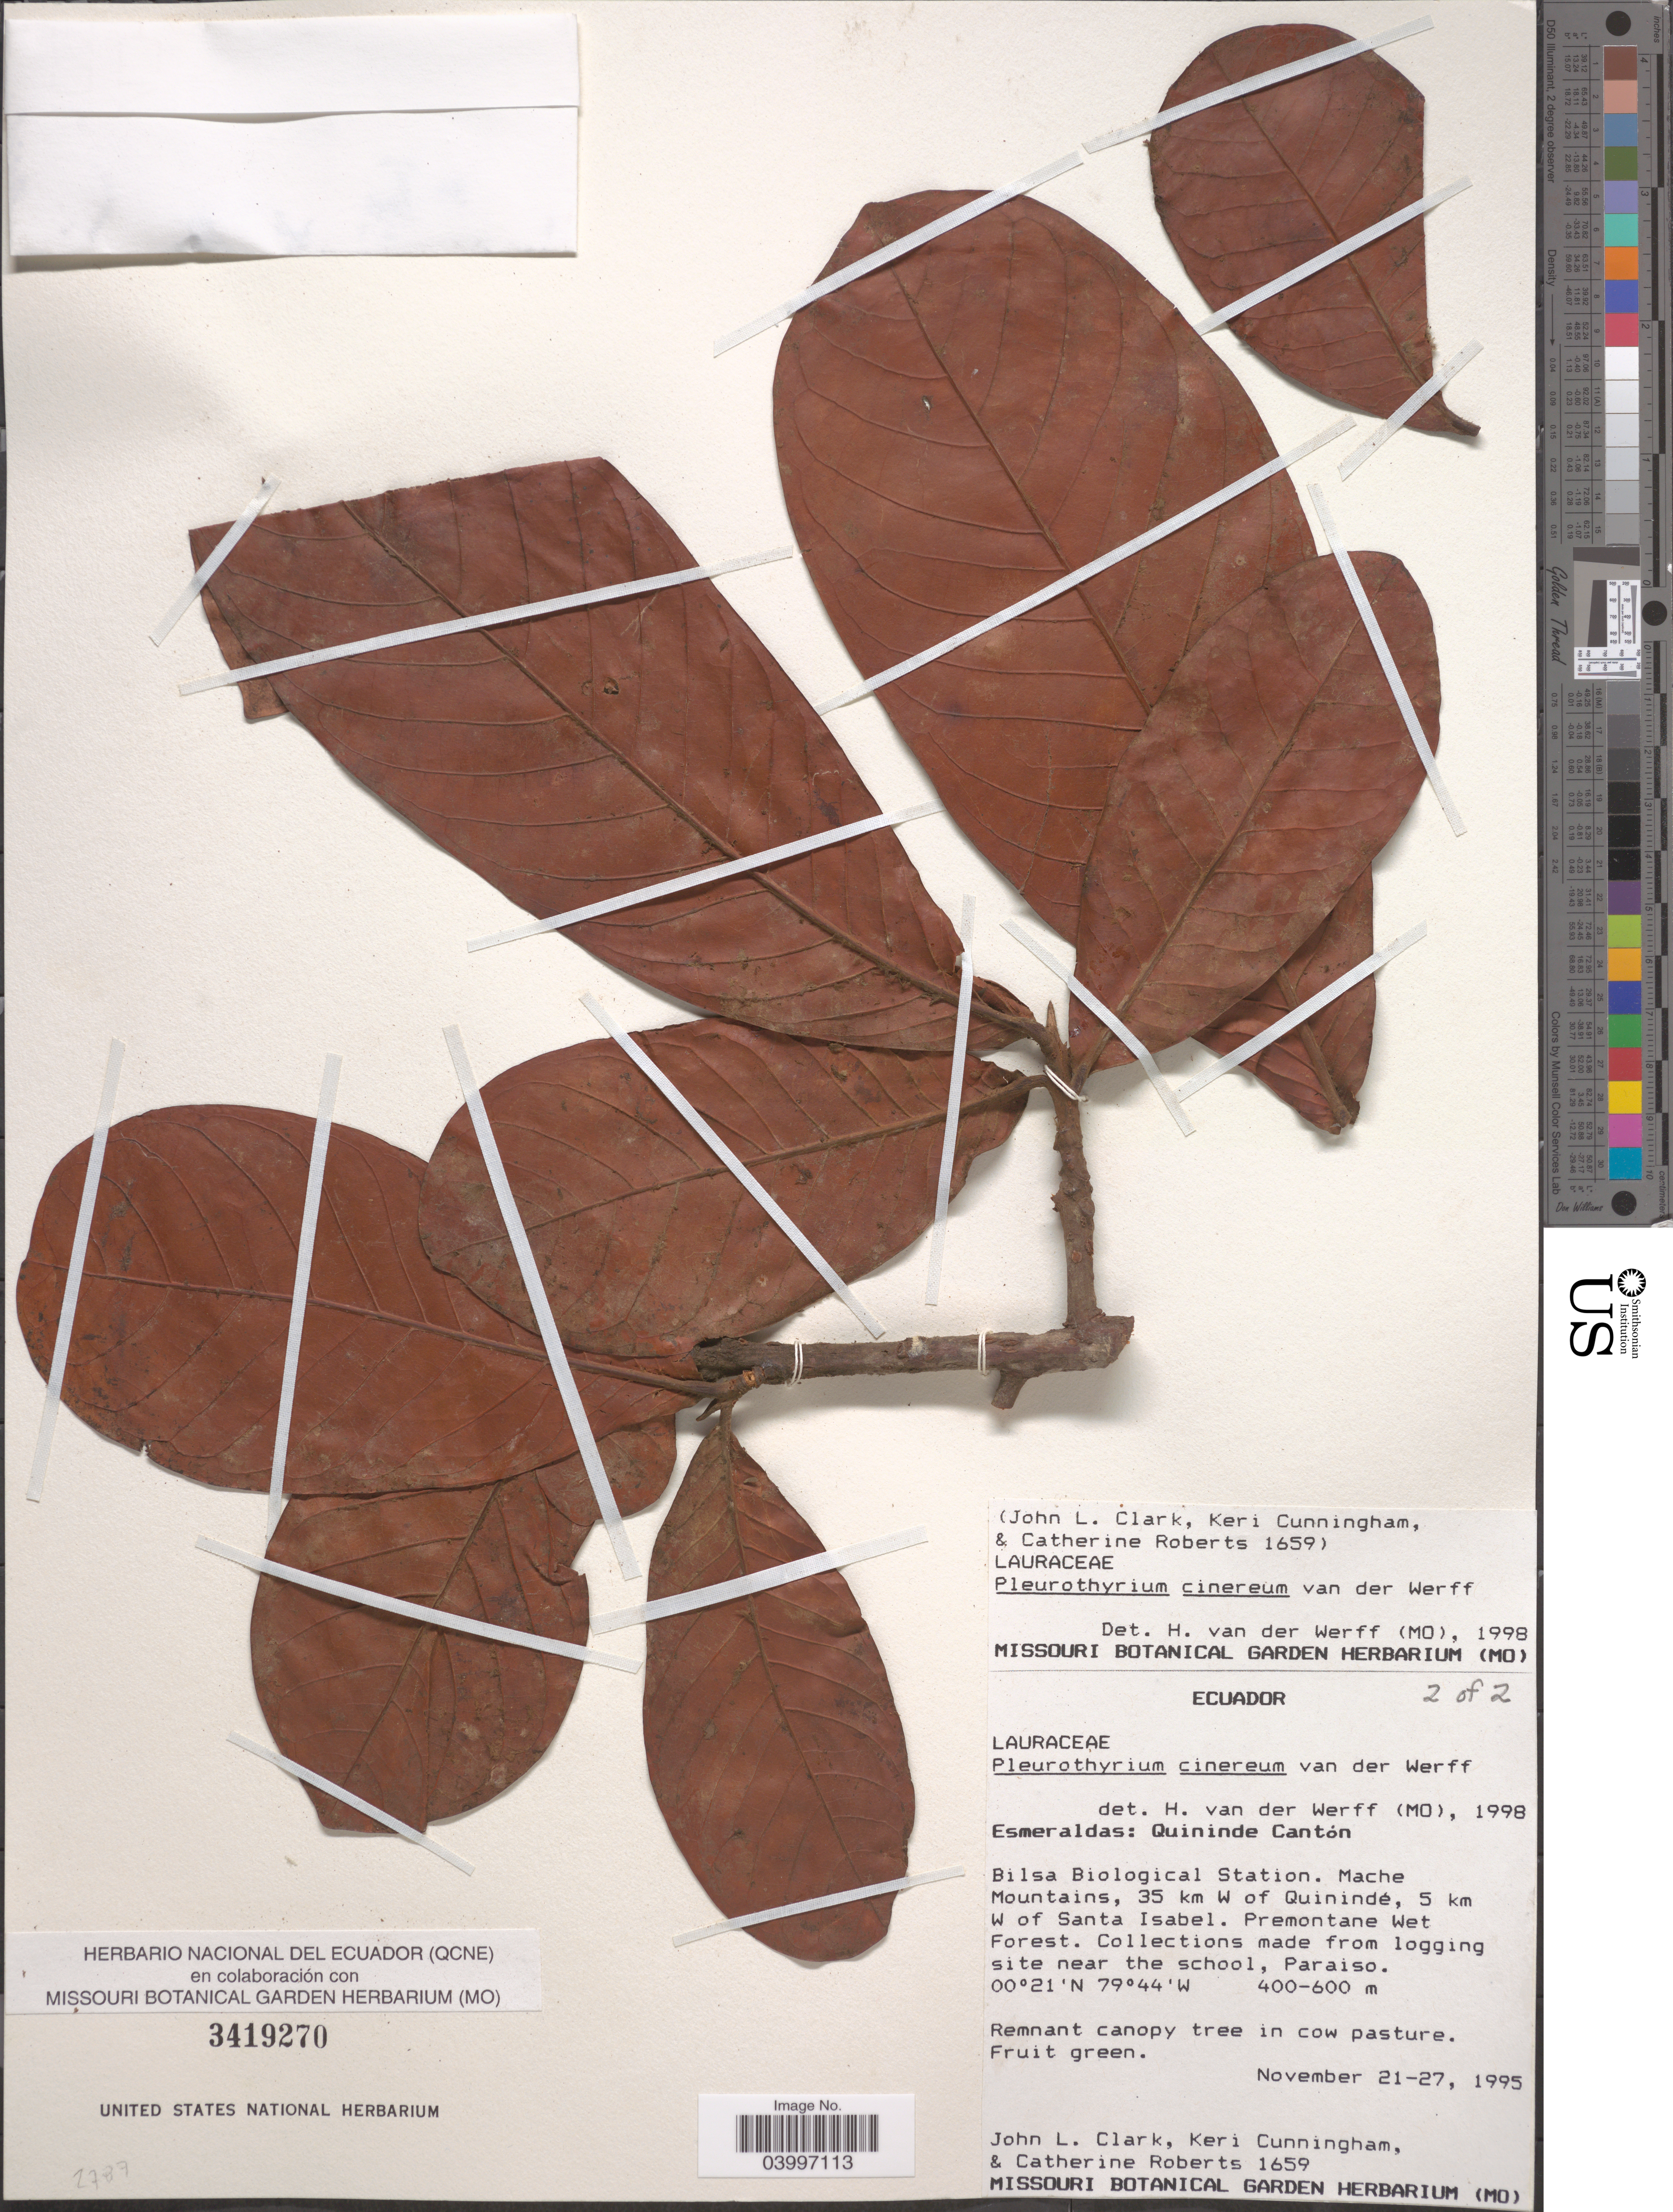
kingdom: Plantae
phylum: Tracheophyta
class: Magnoliopsida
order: Laurales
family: Lauraceae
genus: Pleurothyrium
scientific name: Pleurothyrium cinereum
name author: van der Werff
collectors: J. L. Clark, K. Cunningham & C. Roberts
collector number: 1659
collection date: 1995-11-21/1995-11-27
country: Ecuador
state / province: Esmeraldas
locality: Quininde Cantón. Bilsa Biological Station. Mache Mountains, 35 km W of Quinindé, 5 km W of Santa Isabel. From logging site near the school, Paraiso.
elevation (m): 400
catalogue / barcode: US 3419270